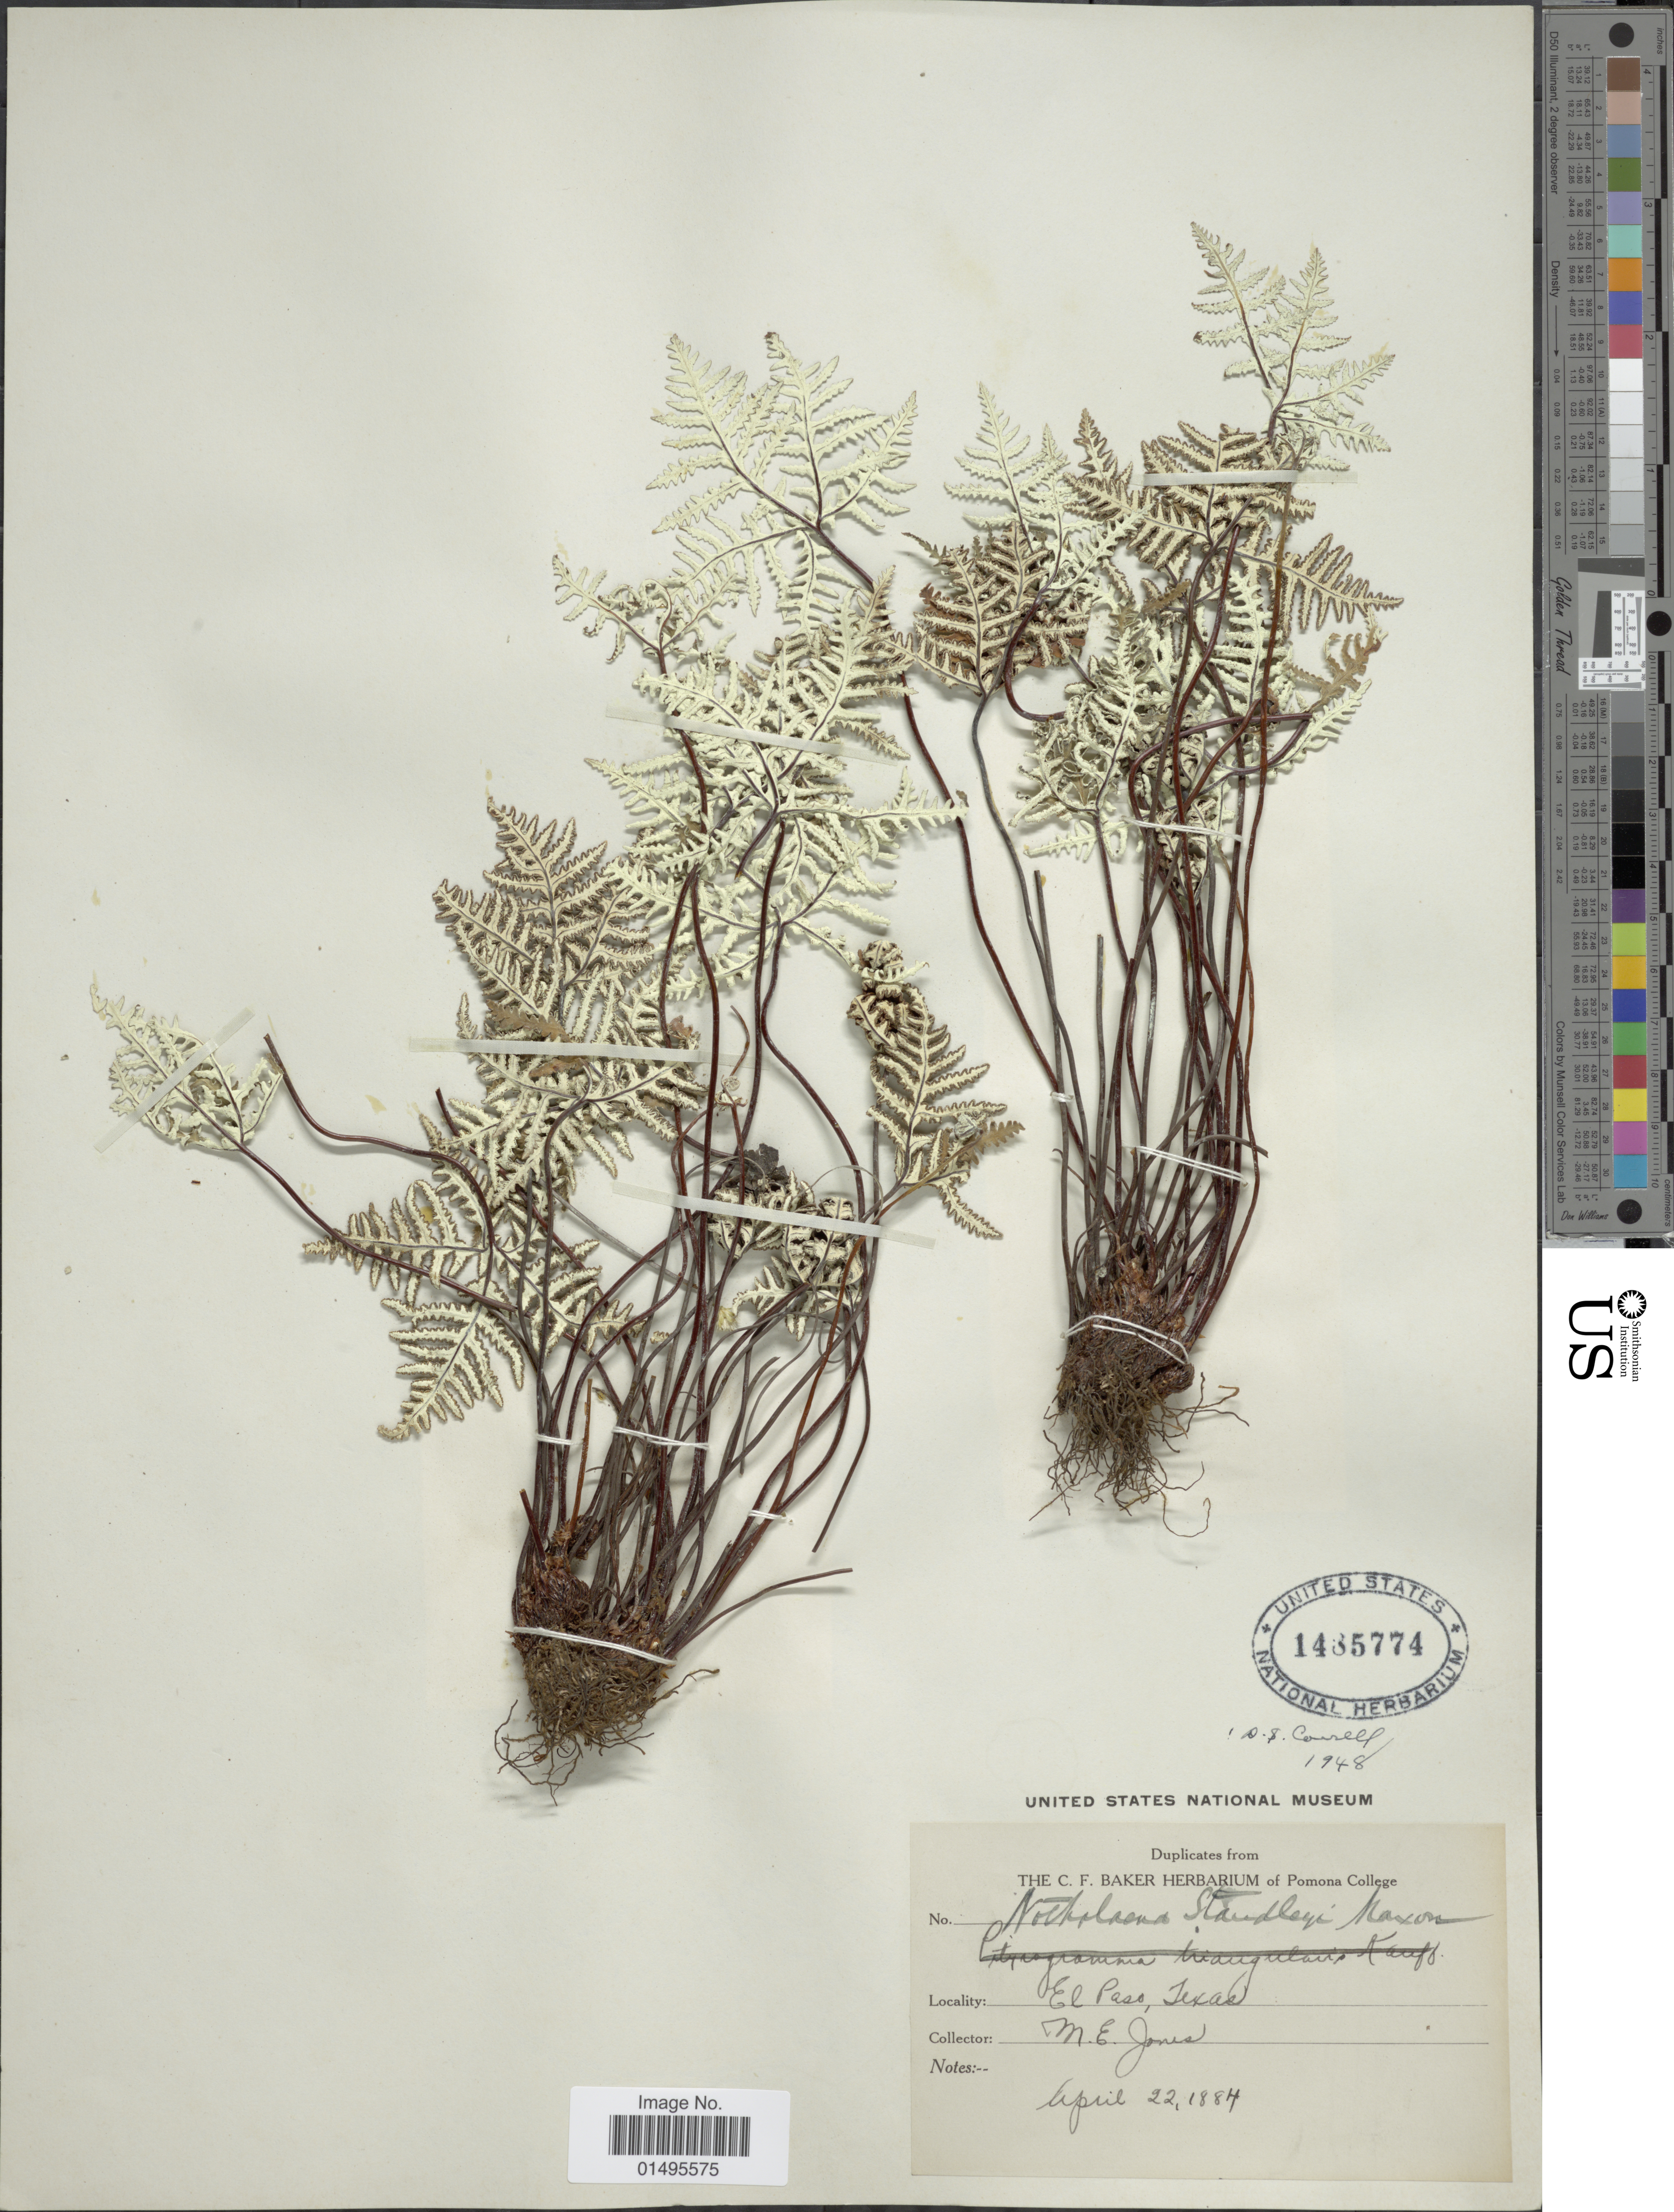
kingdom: Plantae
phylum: Tracheophyta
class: Polypodiopsida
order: Polypodiales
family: Pteridaceae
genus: Notholaena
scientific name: Notholaena standleyi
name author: Maxon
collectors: M. E. Jones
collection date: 1884-04-22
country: United States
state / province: Texas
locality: El Paso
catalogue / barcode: US 1435774